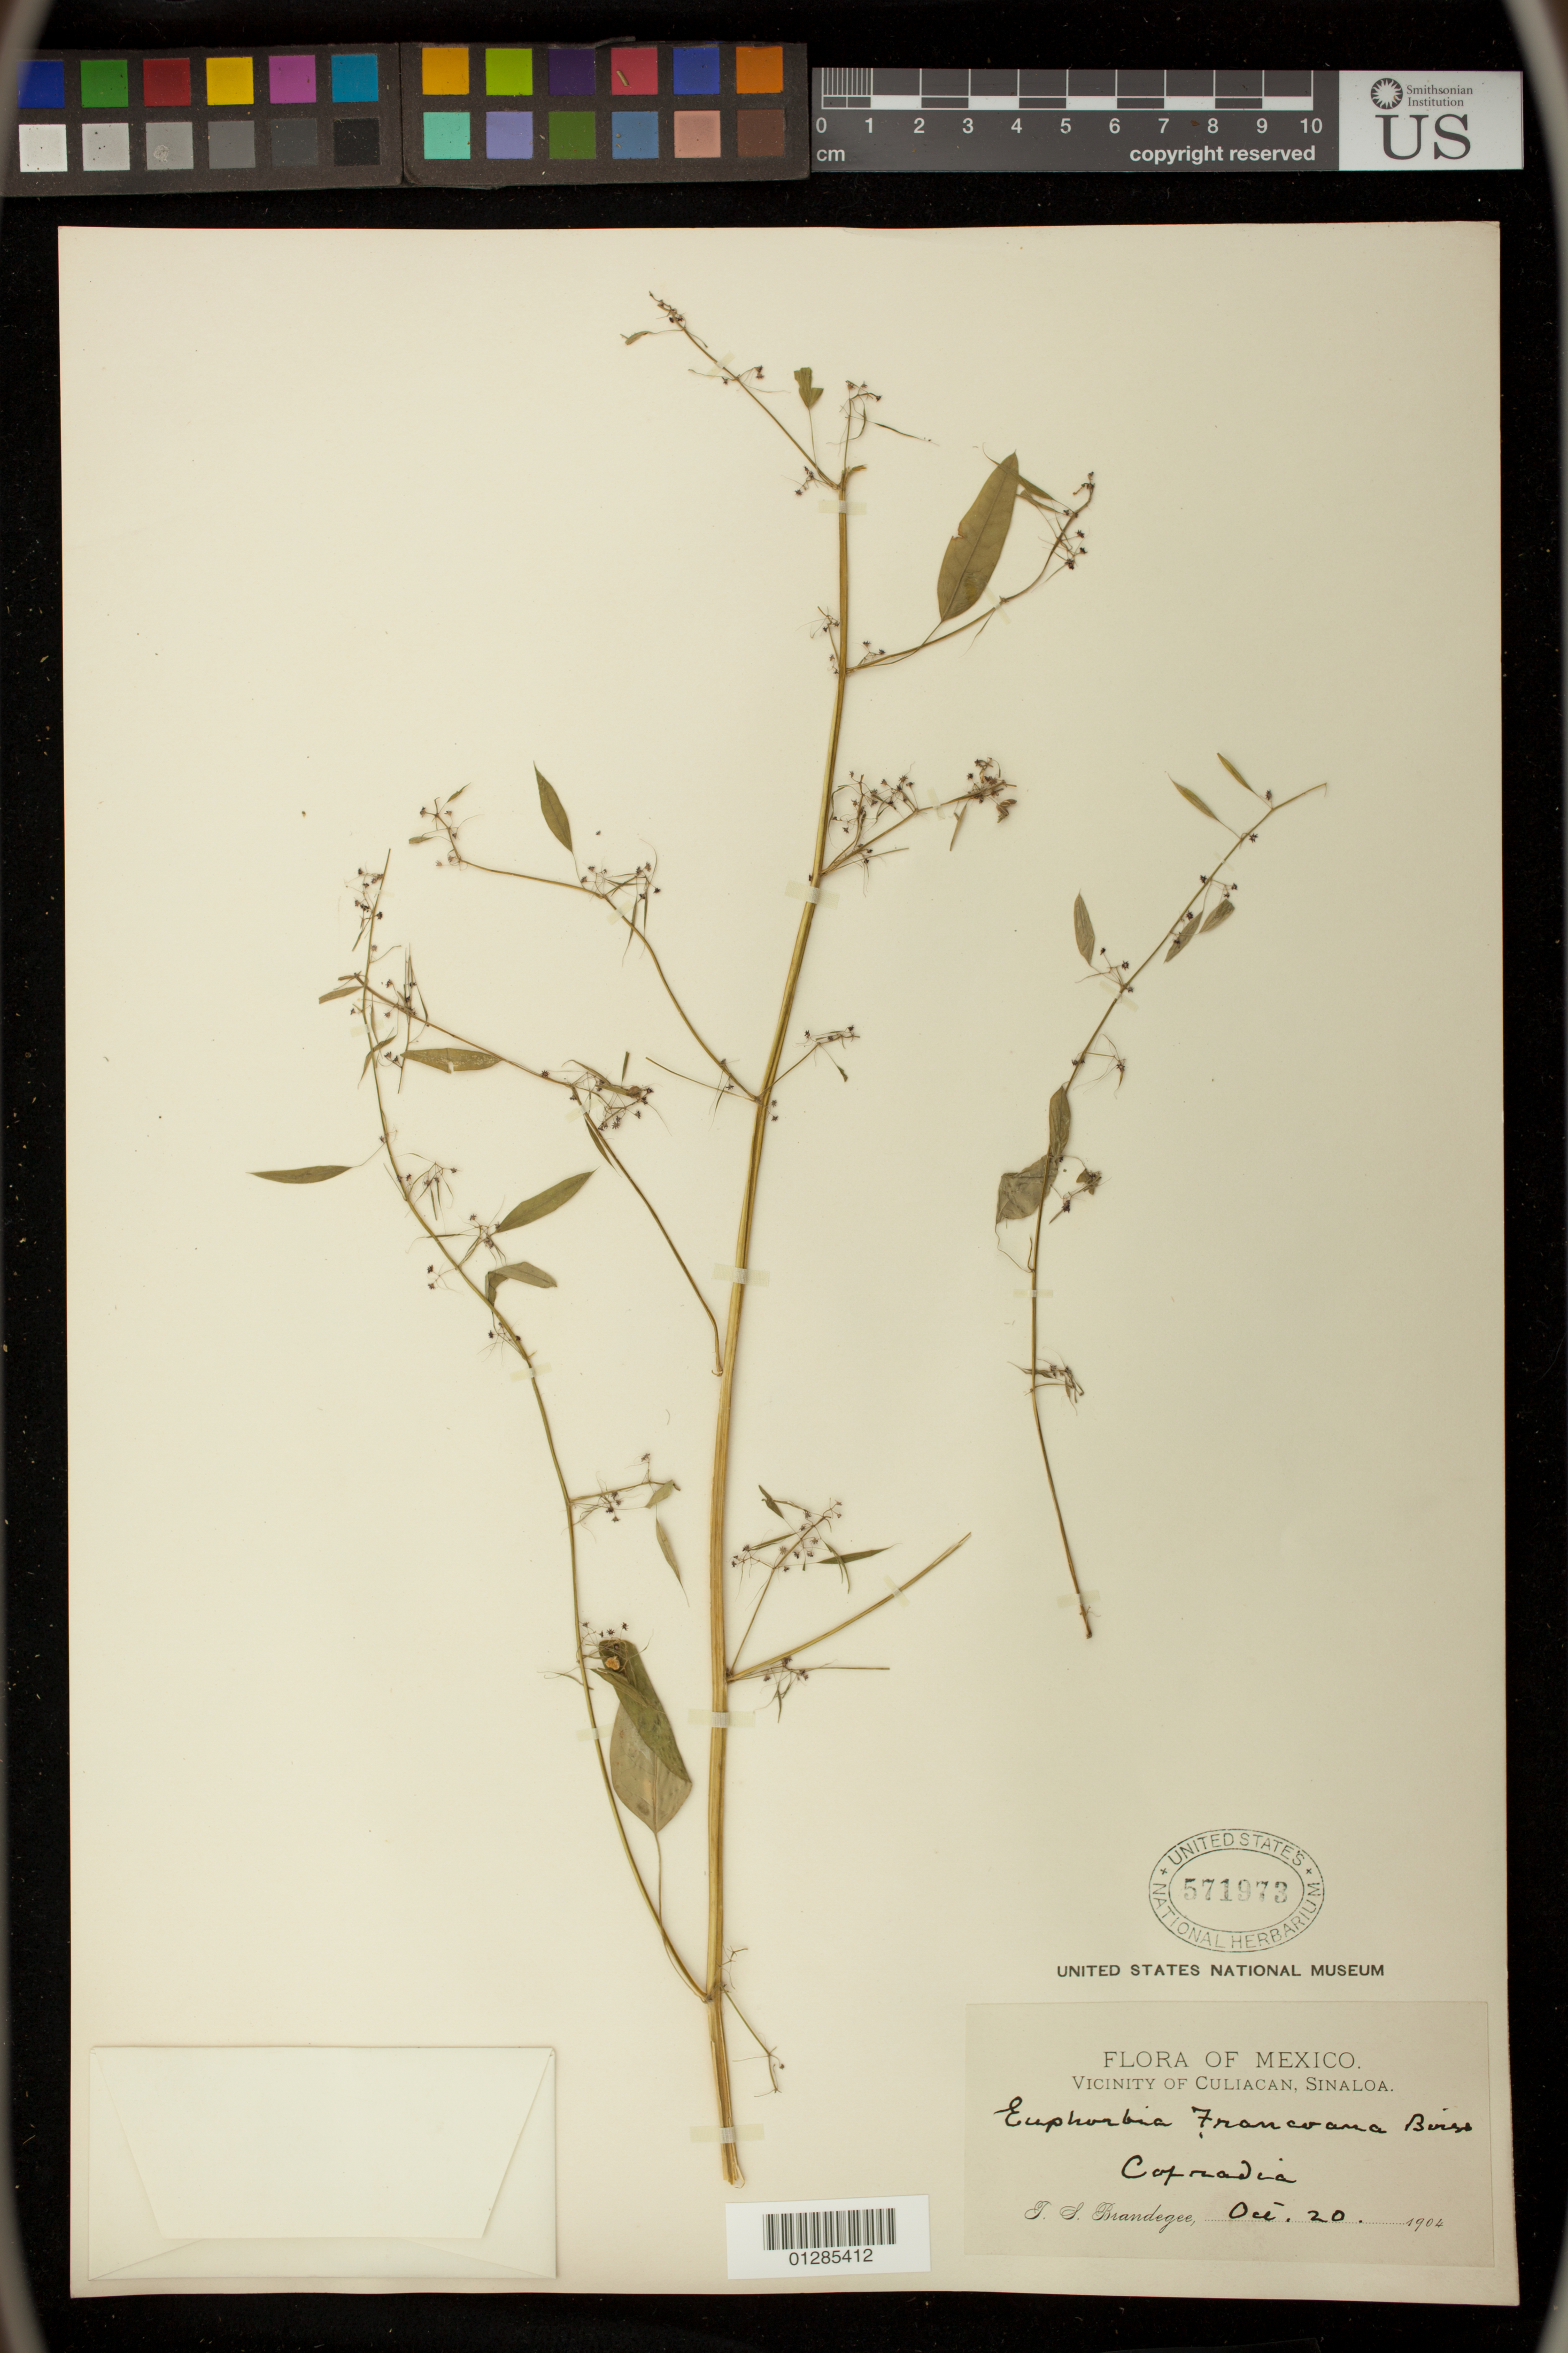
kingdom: Plantae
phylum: Tracheophyta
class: Magnoliopsida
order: Malpighiales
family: Euphorbiaceae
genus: Euphorbia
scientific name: Euphorbia francoana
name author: Boiss.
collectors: F. S. Brandegee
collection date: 1904-10-20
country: Mexico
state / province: Sinaloa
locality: Cofradia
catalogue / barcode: US 571973